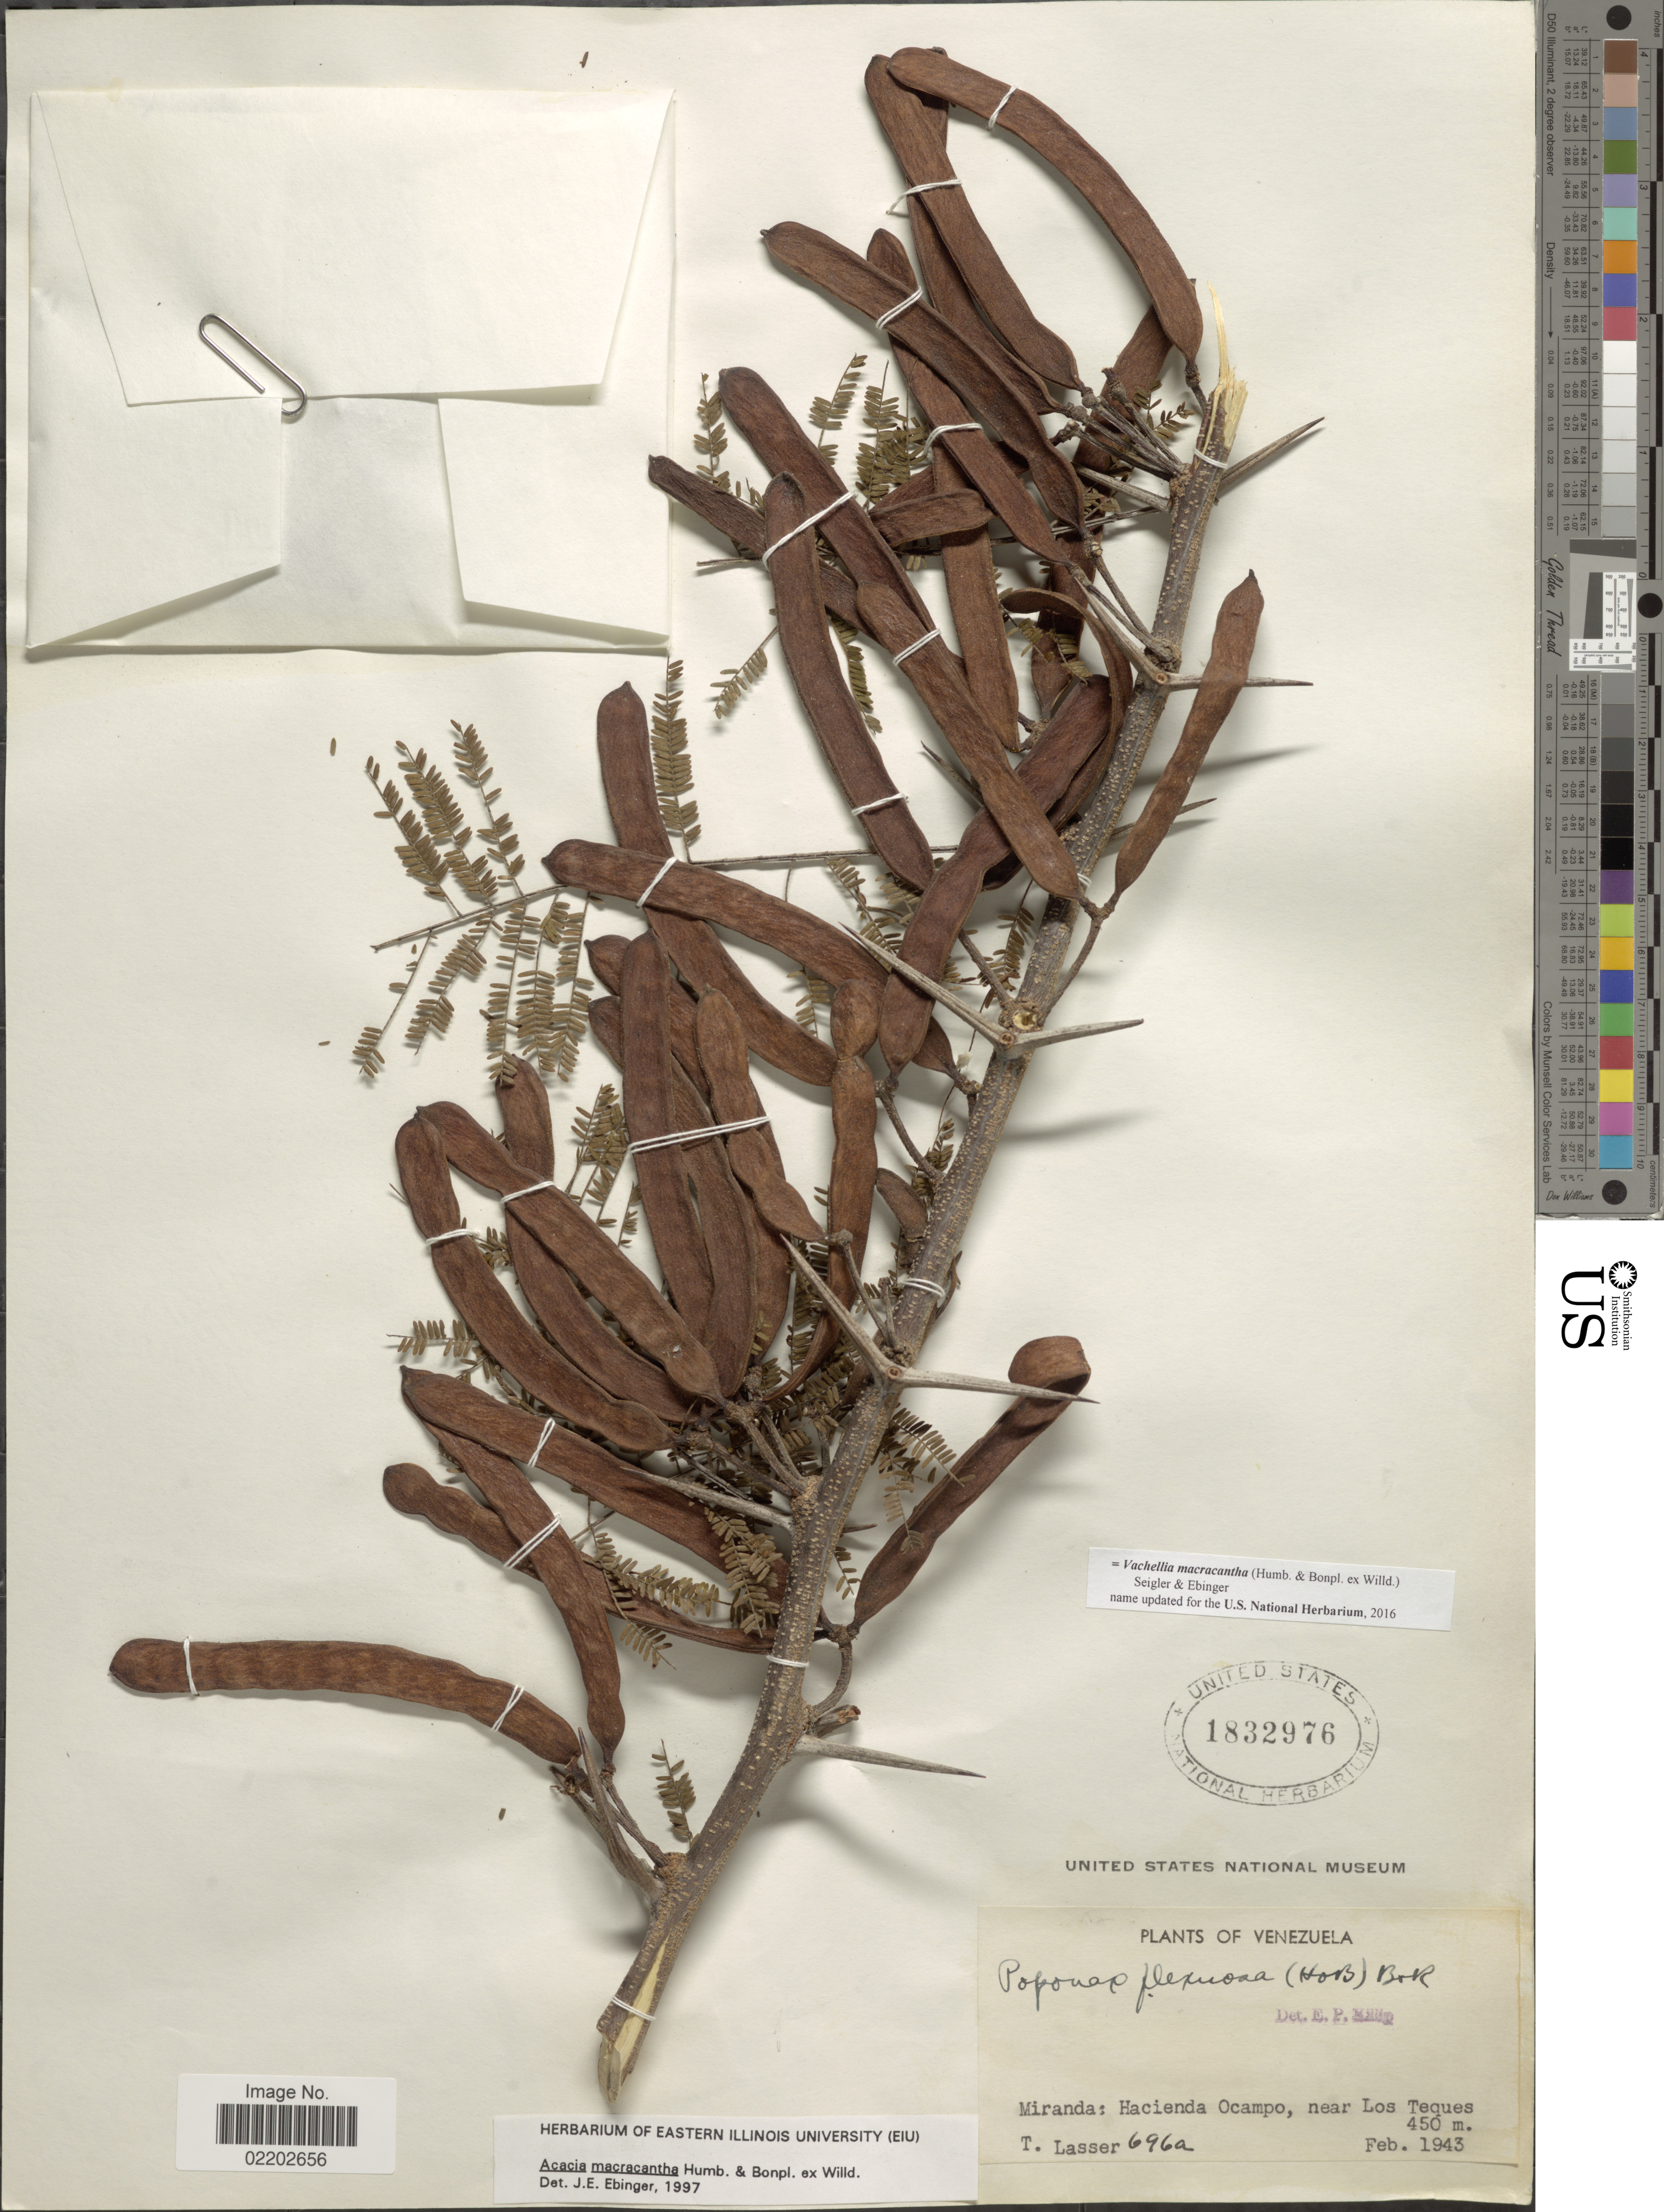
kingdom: Plantae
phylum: Tracheophyta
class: Magnoliopsida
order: Fabales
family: Fabaceae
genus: Vachellia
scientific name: Vachellia macracantha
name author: (Humb. & Bonpl. ex Willd.) Seigler & Ebinger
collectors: T. Lasser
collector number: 696a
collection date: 1943-02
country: Venezuela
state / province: Miranda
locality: Miranda: Hacienda Ocampo, near Los Teques.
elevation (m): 450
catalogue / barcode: US 1832976